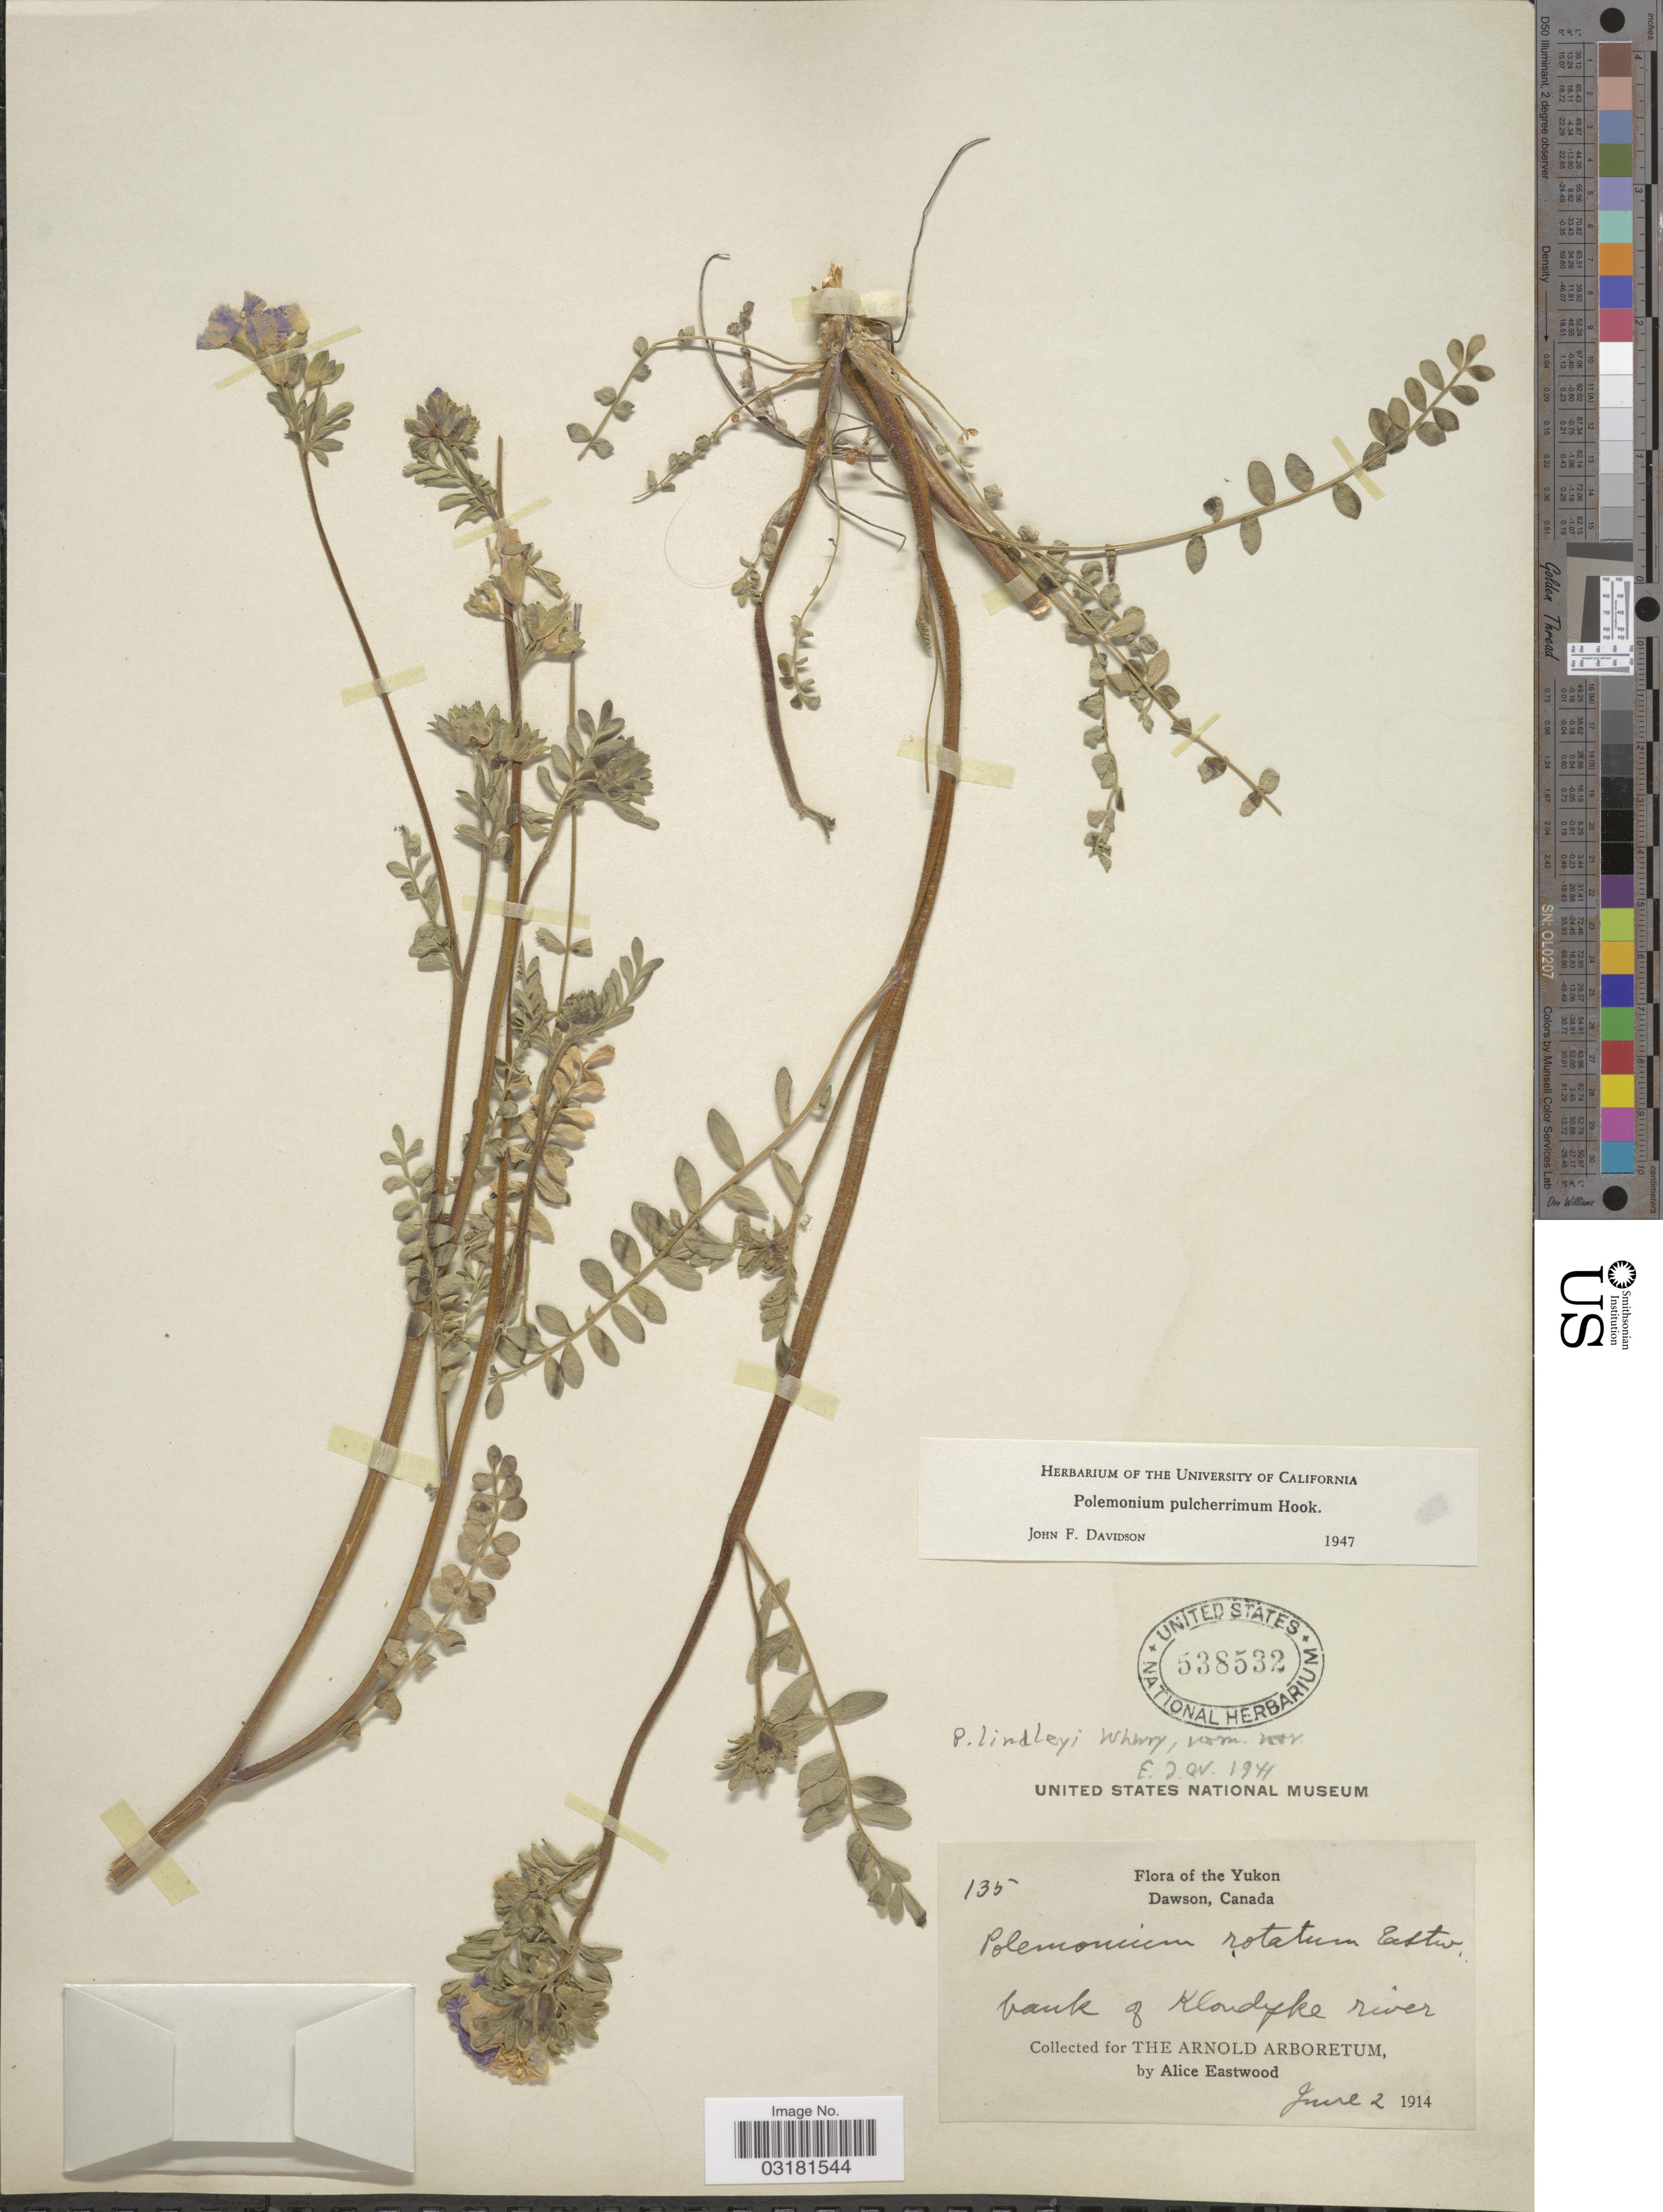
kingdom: Plantae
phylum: Tracheophyta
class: Magnoliopsida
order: Ericales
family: Polemoniaceae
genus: Polemonium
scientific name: Polemonium pulcherrimum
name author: Hook.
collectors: A. Eastwood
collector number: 135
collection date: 1914-06-02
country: Canada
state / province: Yukon Territory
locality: The Yukon, Dawson, bank of Klondyke river.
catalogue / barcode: US 538532